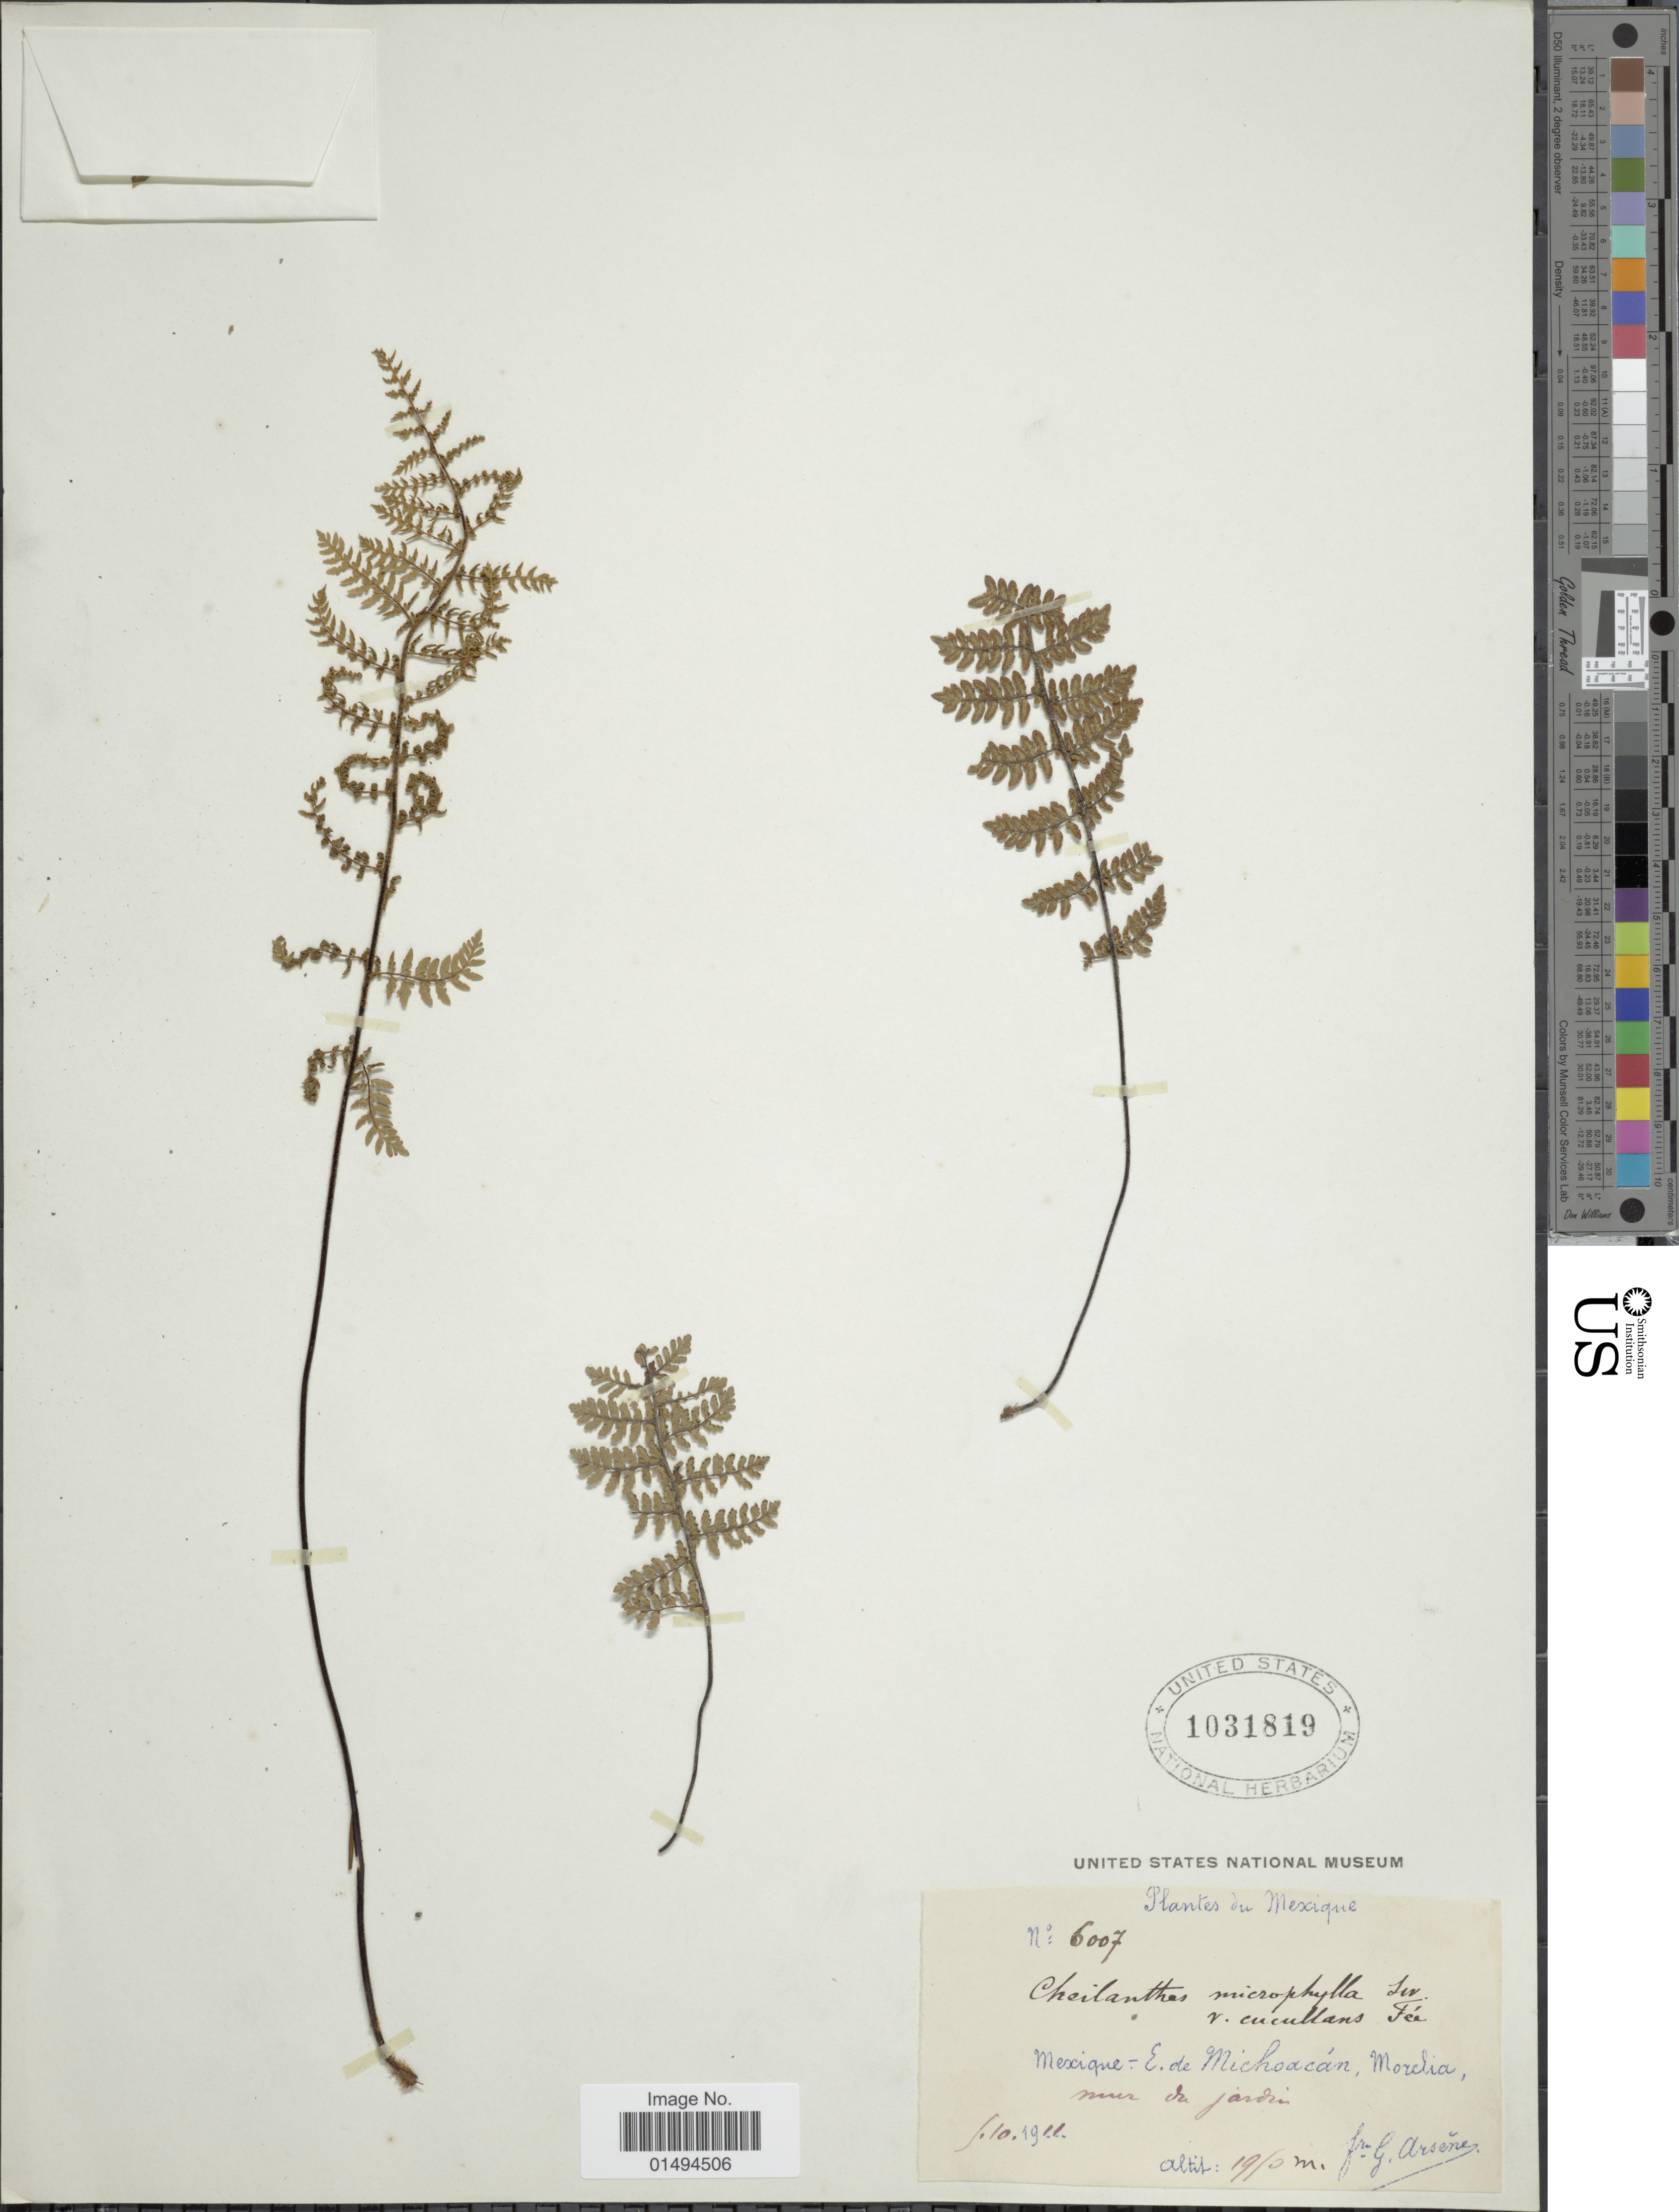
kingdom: Plantae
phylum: Tracheophyta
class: Polypodiopsida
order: Polypodiales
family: Pteridaceae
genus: Myriopteris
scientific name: Myriopteris cucullans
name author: (Fée) Grusz & Windham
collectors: Bro. G. Arsène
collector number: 6007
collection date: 1911-10-05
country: Mexico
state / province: Michoacán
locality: E. de Michoacan, Morelia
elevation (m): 1910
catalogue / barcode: US 1031819